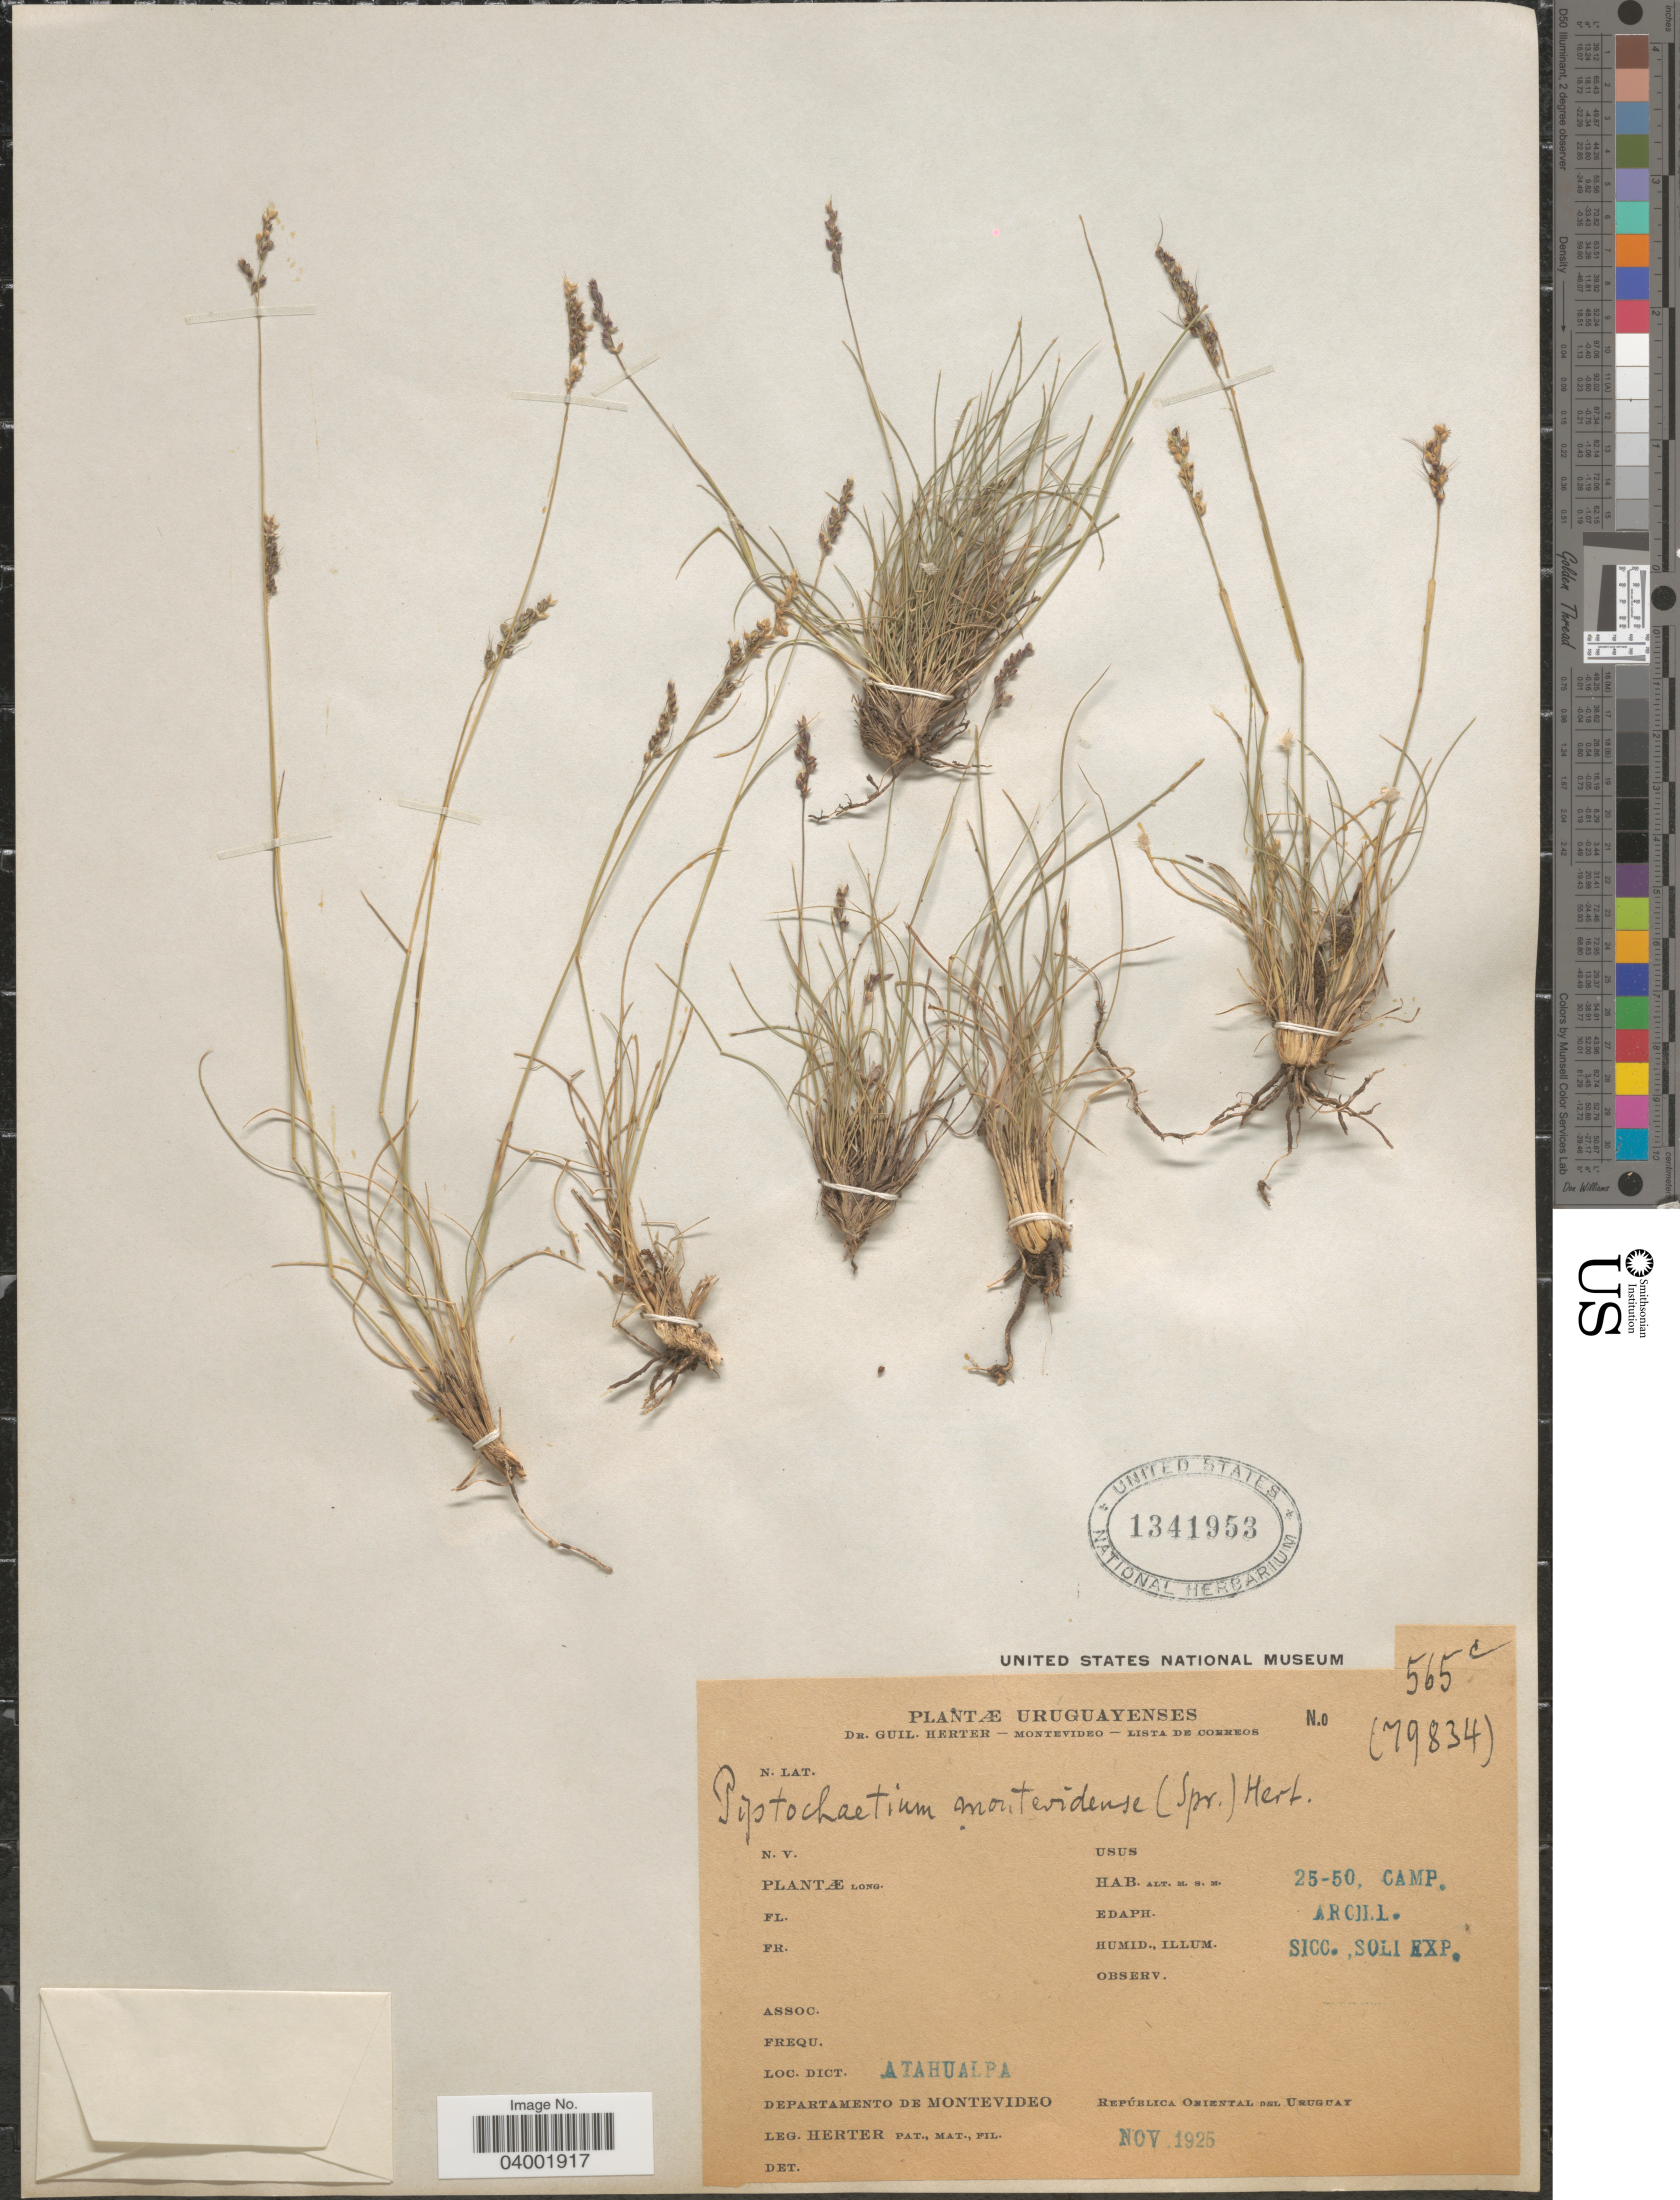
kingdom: Plantae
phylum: Tracheophyta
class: Liliopsida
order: Poales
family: Poaceae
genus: Piptochaetium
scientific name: Piptochaetium montevidense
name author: (Spreng.) Parodi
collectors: Herter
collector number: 565c(79834)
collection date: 1925-11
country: Uruguay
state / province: Montevideo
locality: Dict. Atahualpa. Departamento de Montevideo. República Oriental del Uruguay.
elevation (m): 25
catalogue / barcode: US 1341953